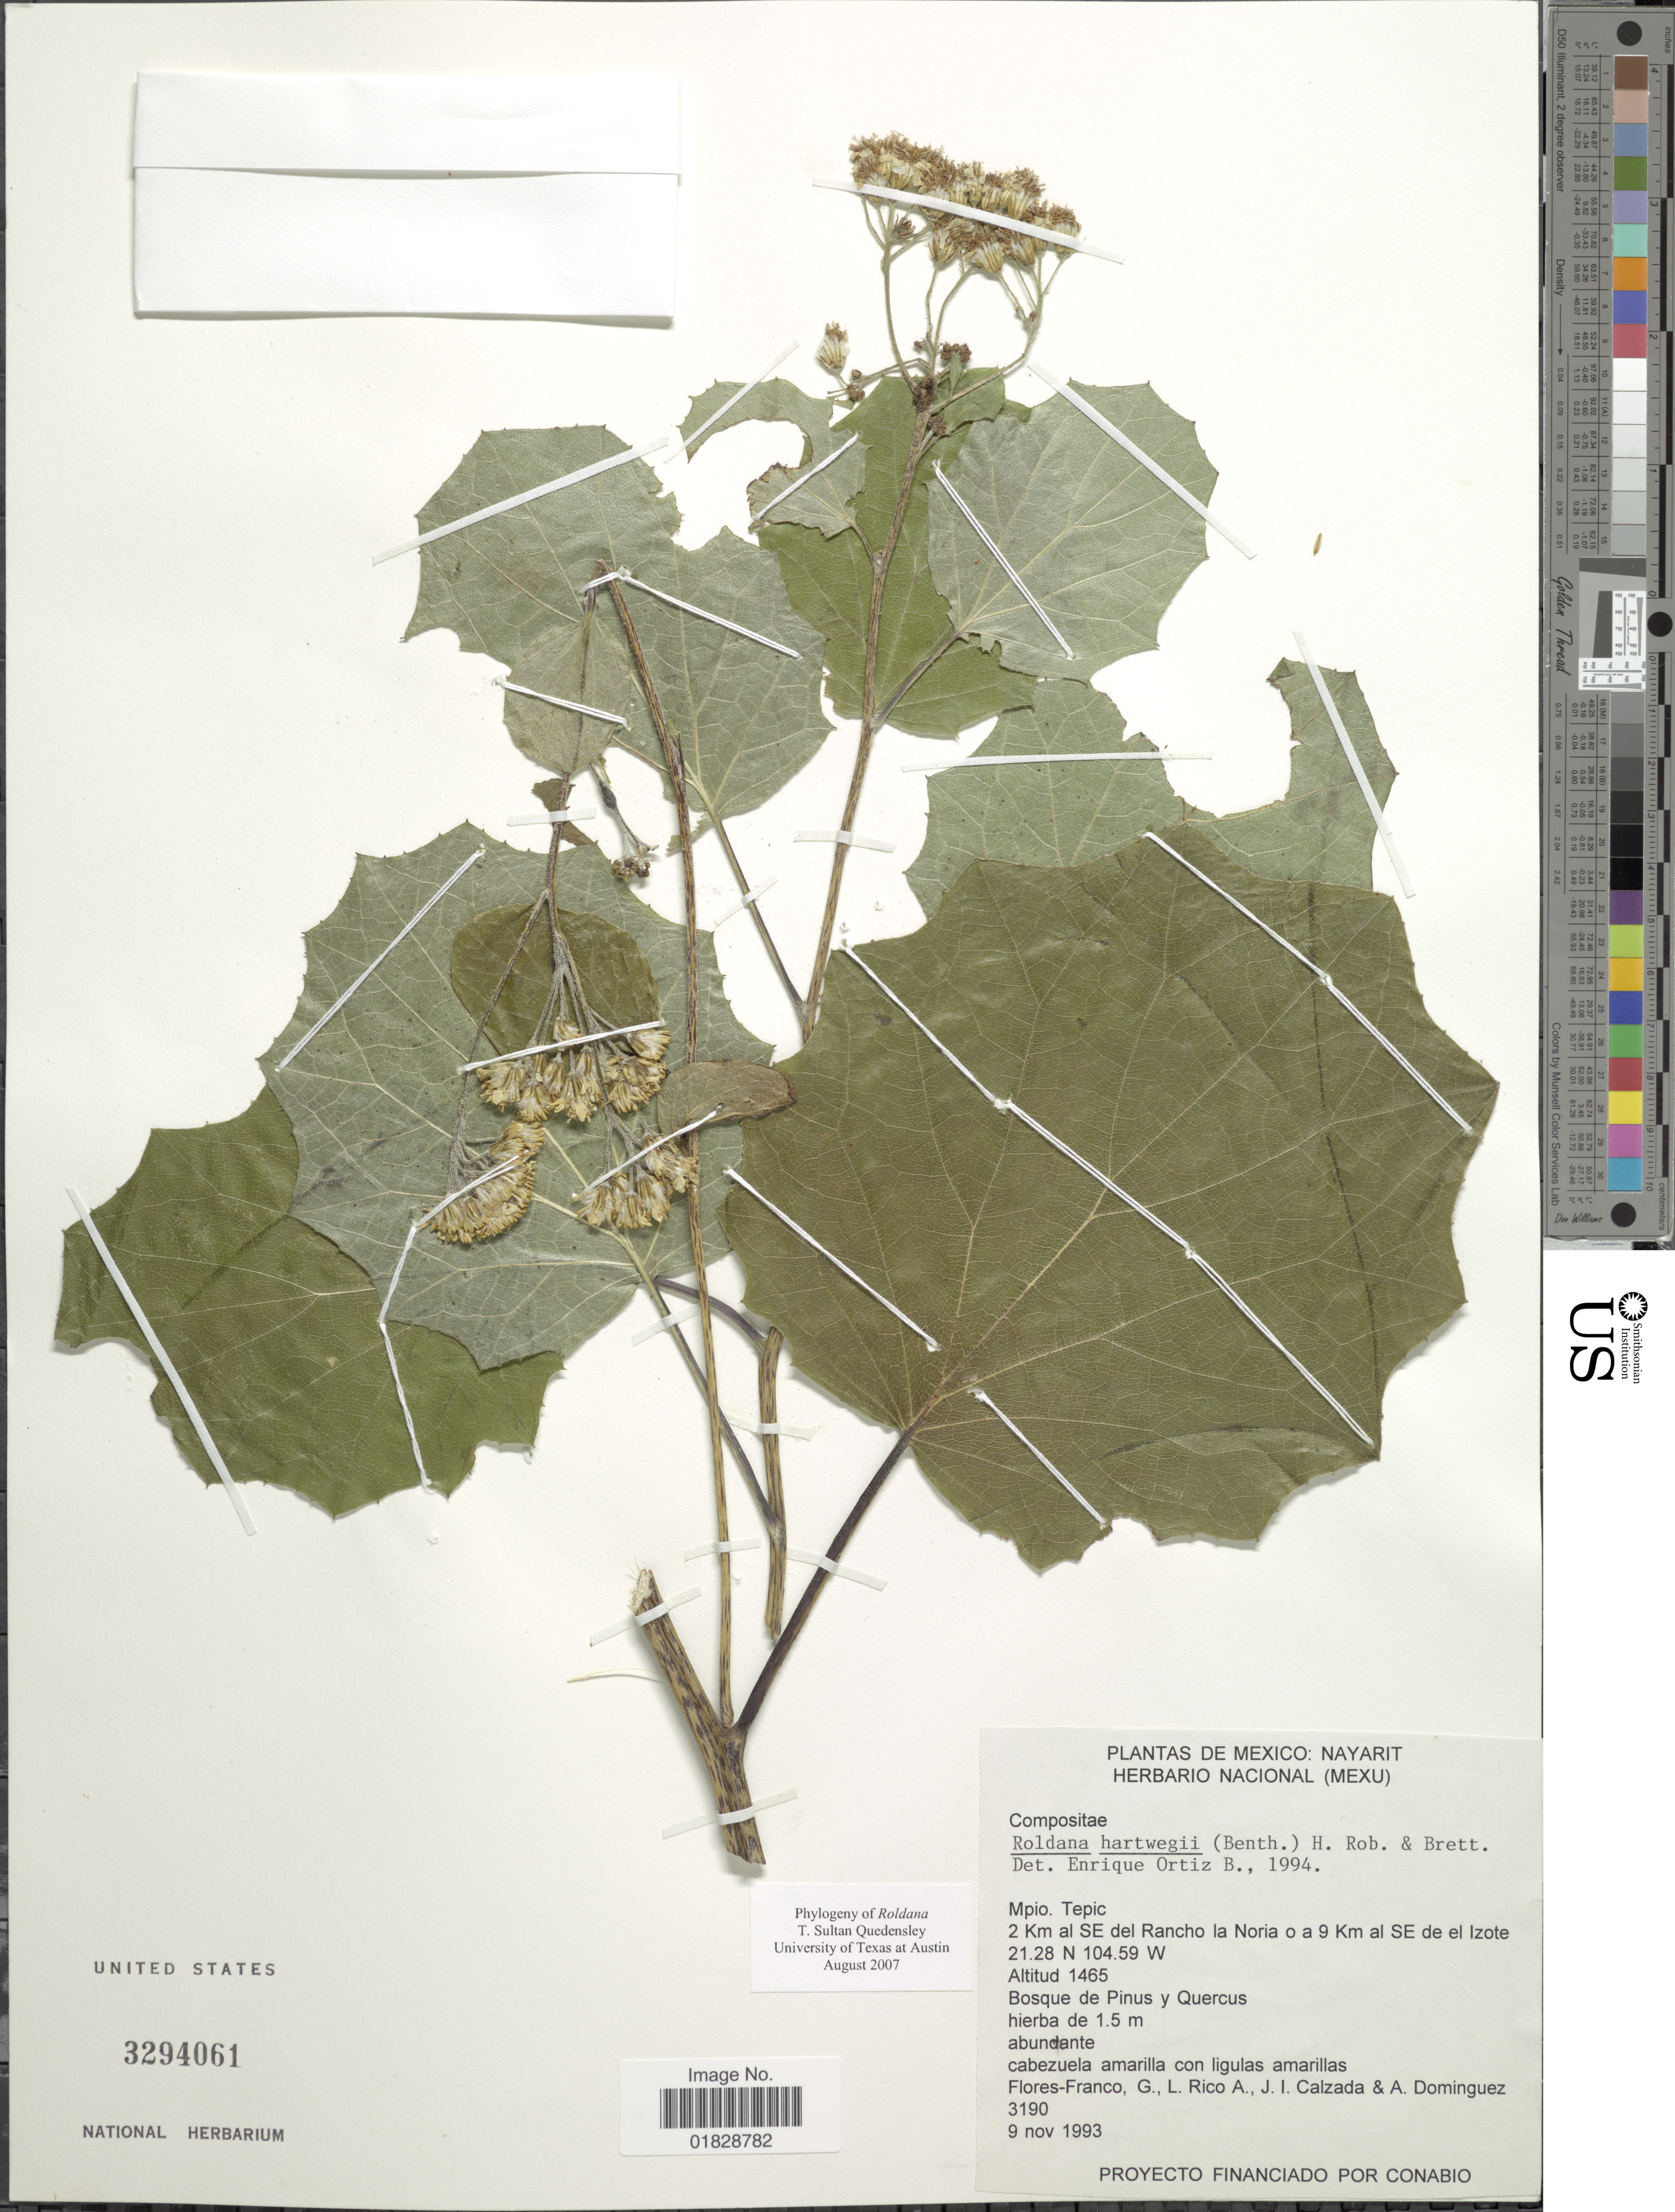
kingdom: Plantae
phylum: Tracheophyta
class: Magnoliopsida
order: Asterales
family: Asteraceae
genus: Roldana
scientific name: Roldana hartwegii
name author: (Benth.) H. Rob. & Brettell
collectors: G. Flores F., M. Rico Arce, J. I. Calzada & A. Dominguez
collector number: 3190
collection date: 1993-11-09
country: Mexico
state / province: Nayarit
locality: Mpio. Tepic. 2 Km al SE del Rancho la Noria o a 9 Km al SE de el Izote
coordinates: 21.28 N, 104.59 W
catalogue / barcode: US 3294061